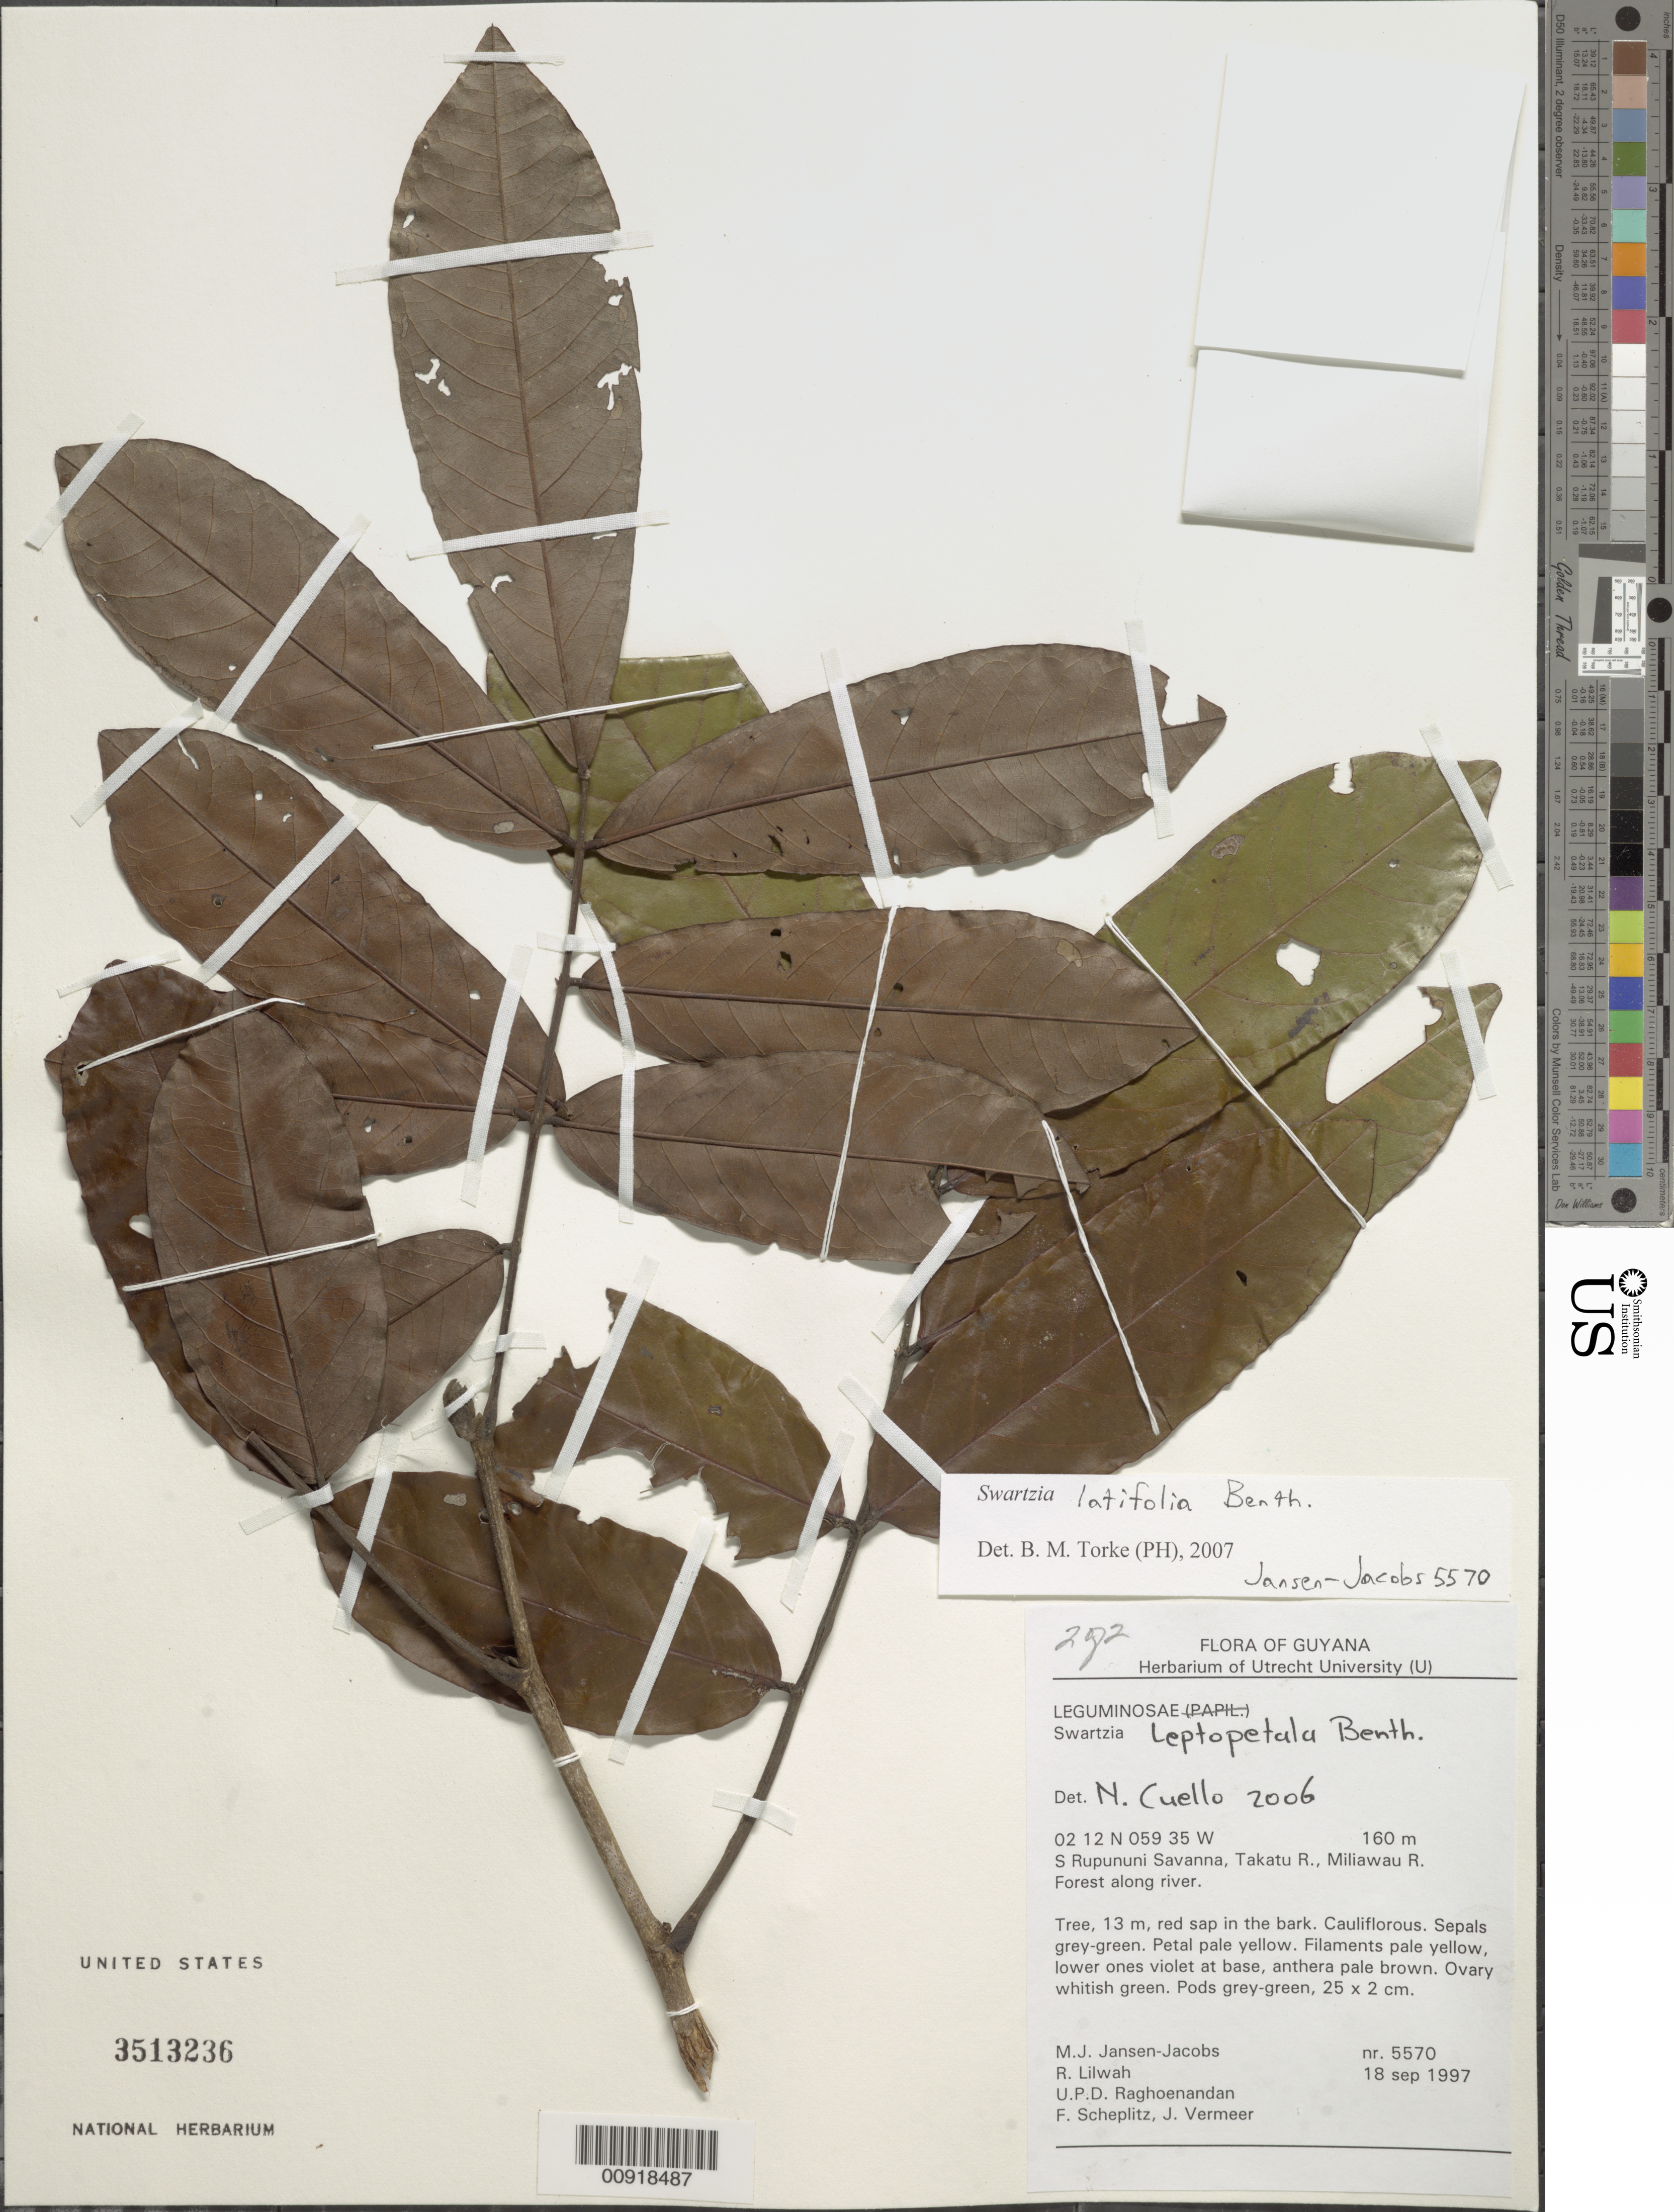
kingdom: Plantae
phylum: Tracheophyta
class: Magnoliopsida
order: Fabales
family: Fabaceae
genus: Swartzia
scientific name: Swartzia latifolia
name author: Benth.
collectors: M. J. Jansen-Jacobs, R. Lilwah, U. Raghoenandan, F. Scheplitz & J. Vermeer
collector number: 5570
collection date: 1997-09-18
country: Guyana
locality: S Rupununi Savanna, Takatu R., Miliawau R. Forest along river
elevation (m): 160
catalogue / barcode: US 3513236